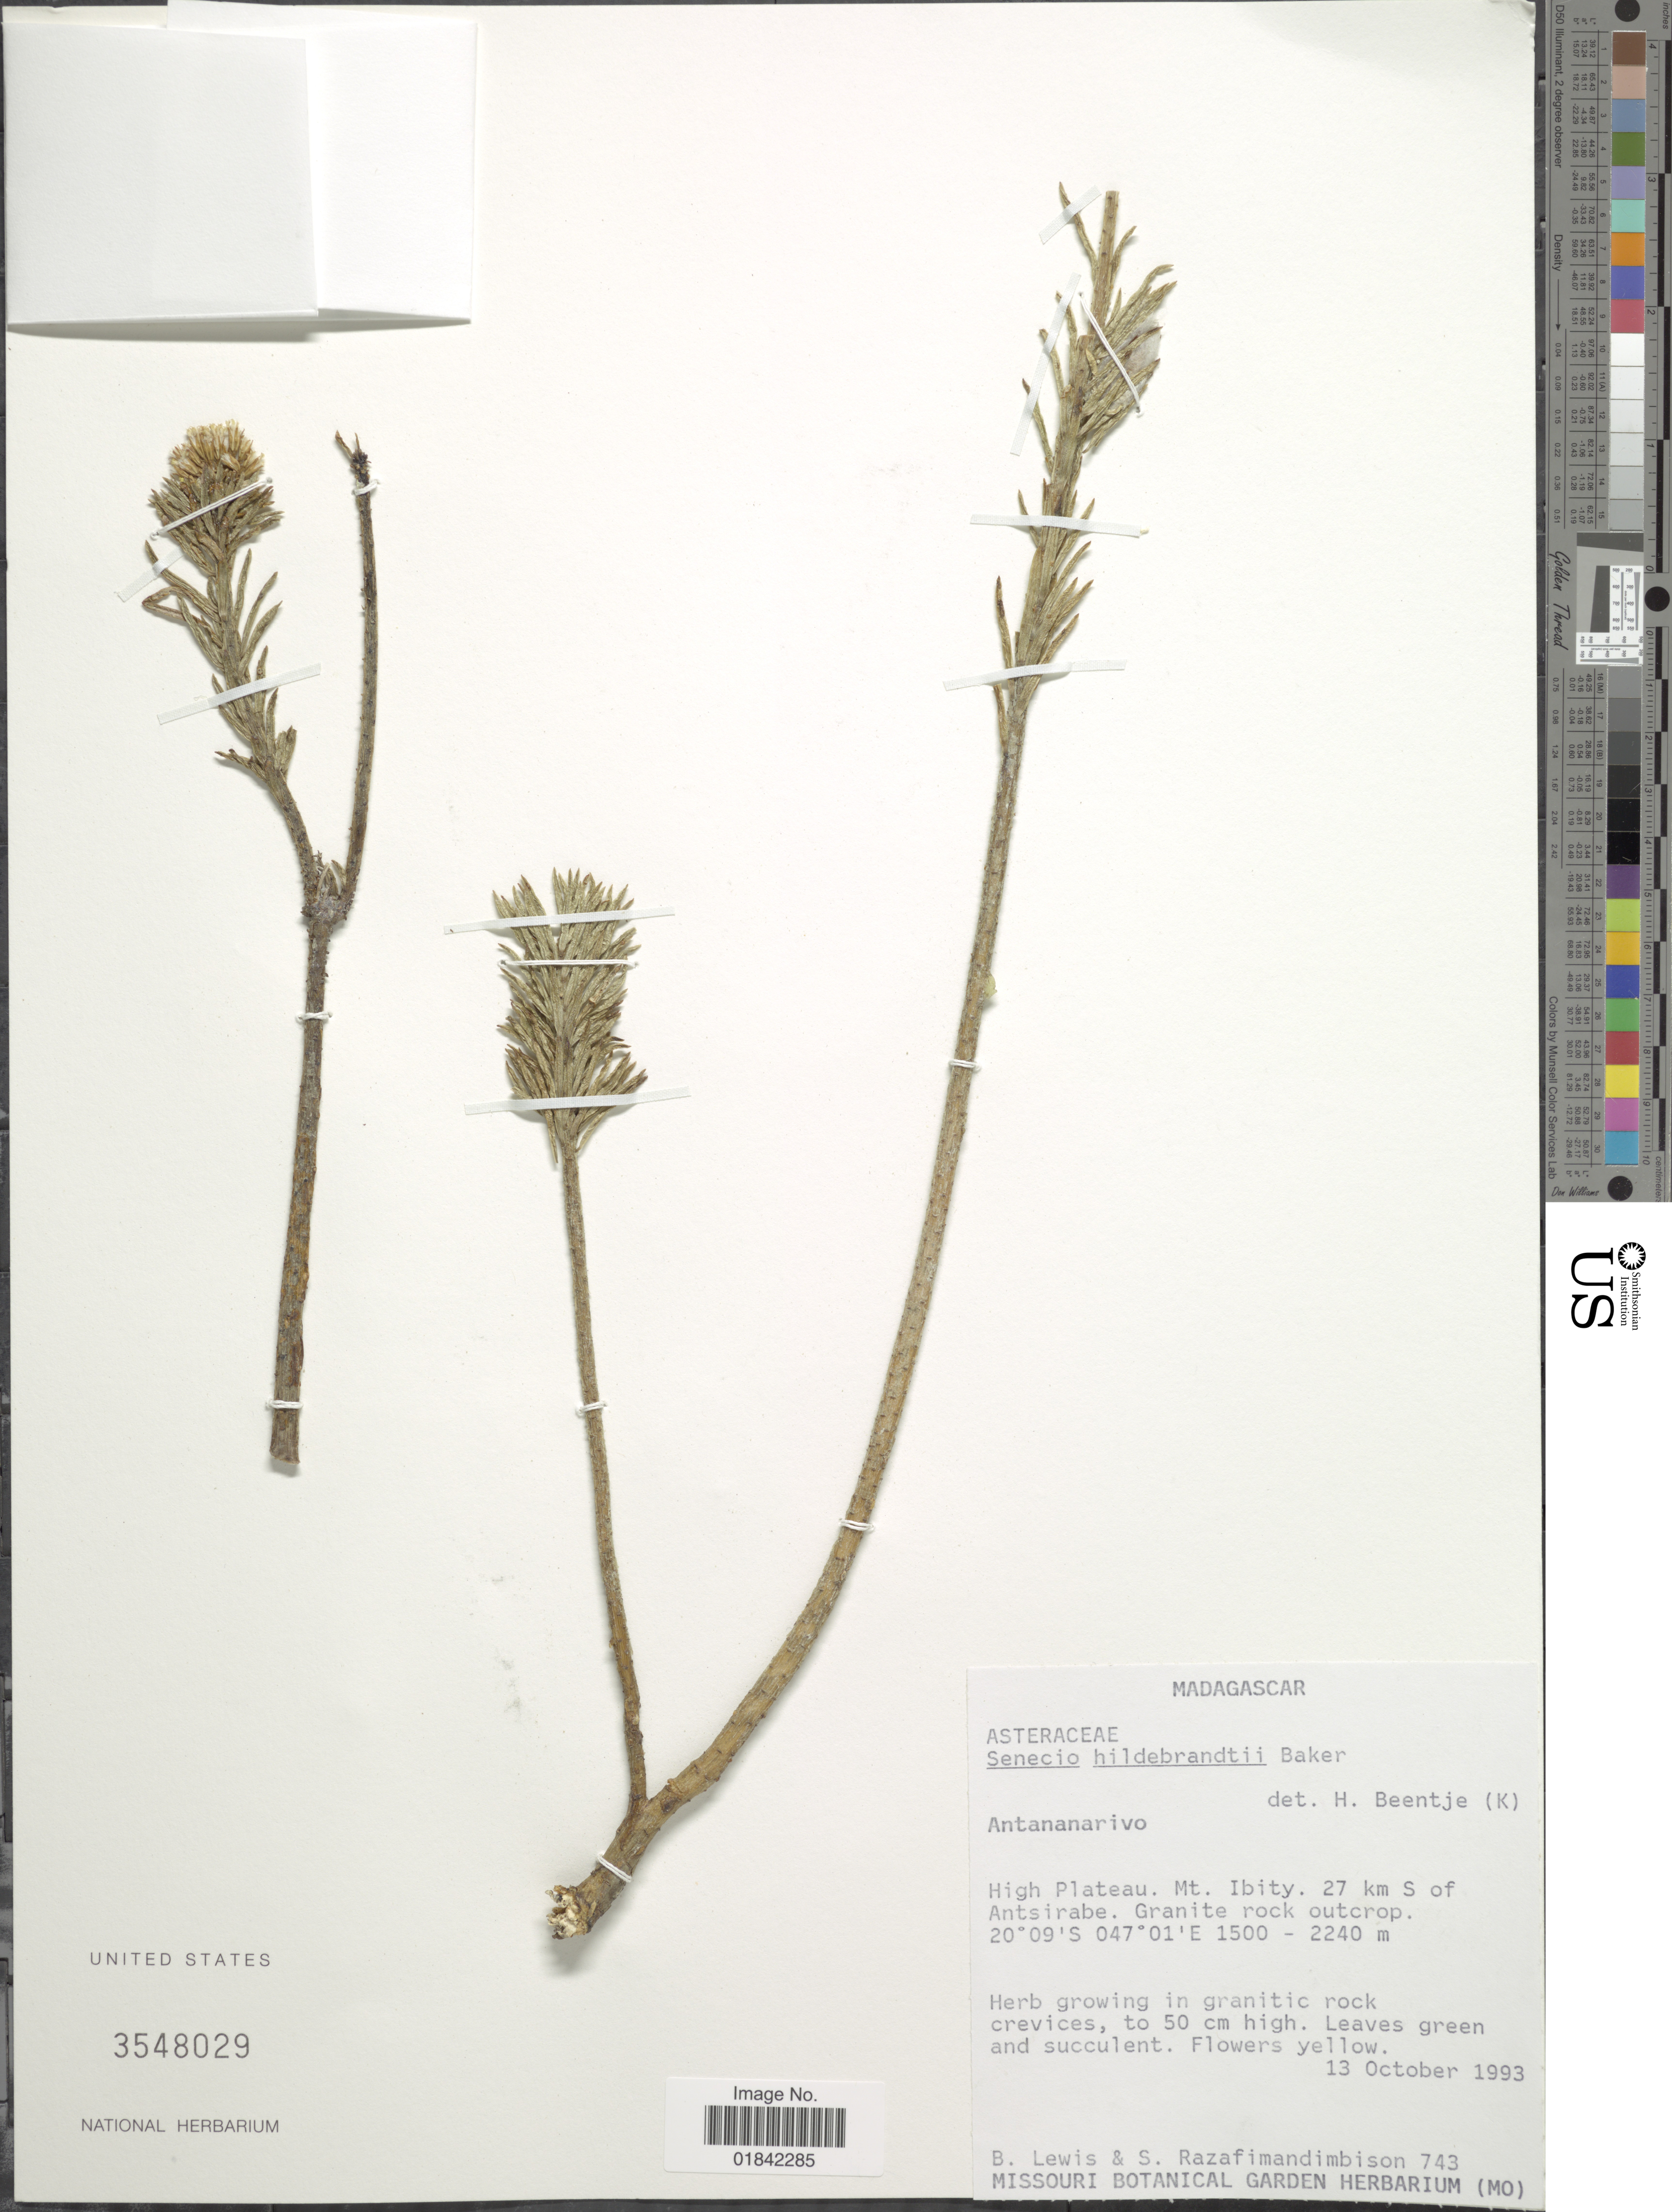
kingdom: Plantae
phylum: Tracheophyta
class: Magnoliopsida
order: Asterales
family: Asteraceae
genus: Senecio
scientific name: Senecio hildebrandtii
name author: Baker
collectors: B. Lewis & S. G. Razafimandimbison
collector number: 743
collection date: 1993-10-13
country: Madagascar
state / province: Vakinankaratra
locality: High Plateau, Mt. Ibity, 27 km S of Antsirabe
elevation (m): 1500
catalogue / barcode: US 3548029